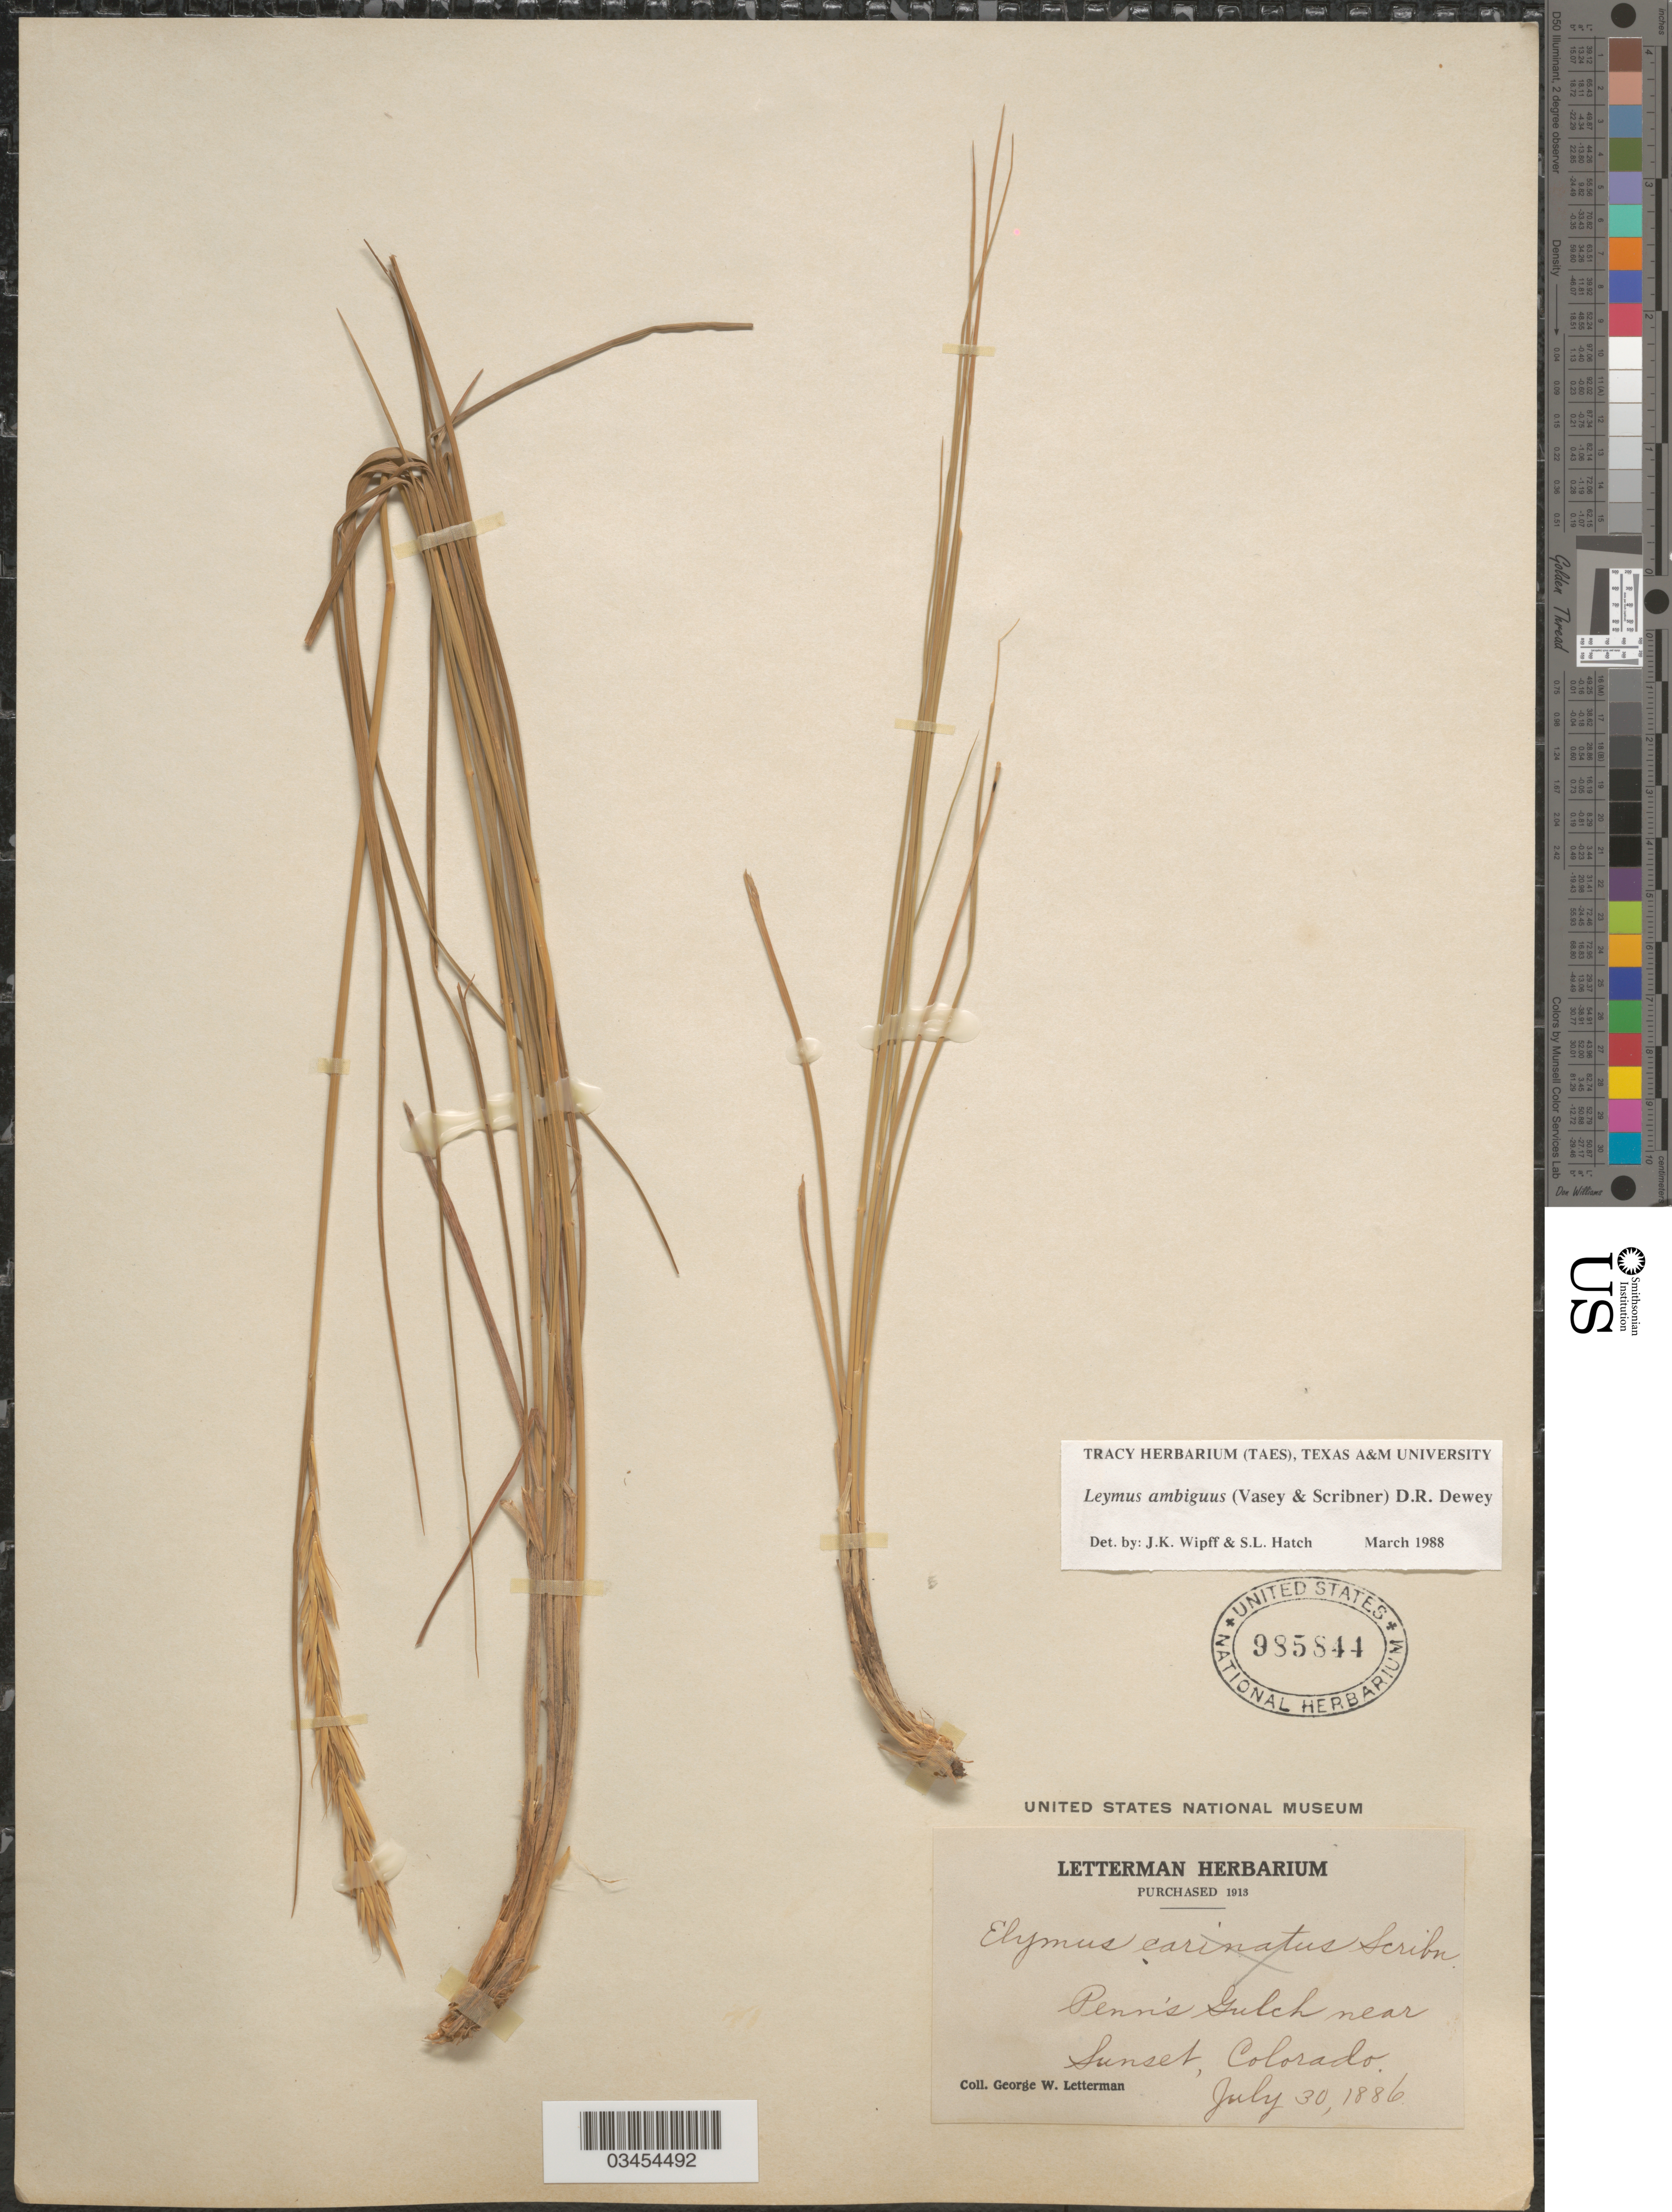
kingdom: Plantae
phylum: Tracheophyta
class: Liliopsida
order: Poales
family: Poaceae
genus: Leymus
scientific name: Leymus ambiguus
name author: (Vasey & Scribn.) Dewey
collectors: G. W. Letterman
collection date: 1886-07-30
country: United States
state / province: Colorado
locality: Penn's Gulch near Sunset.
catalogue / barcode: US 985844